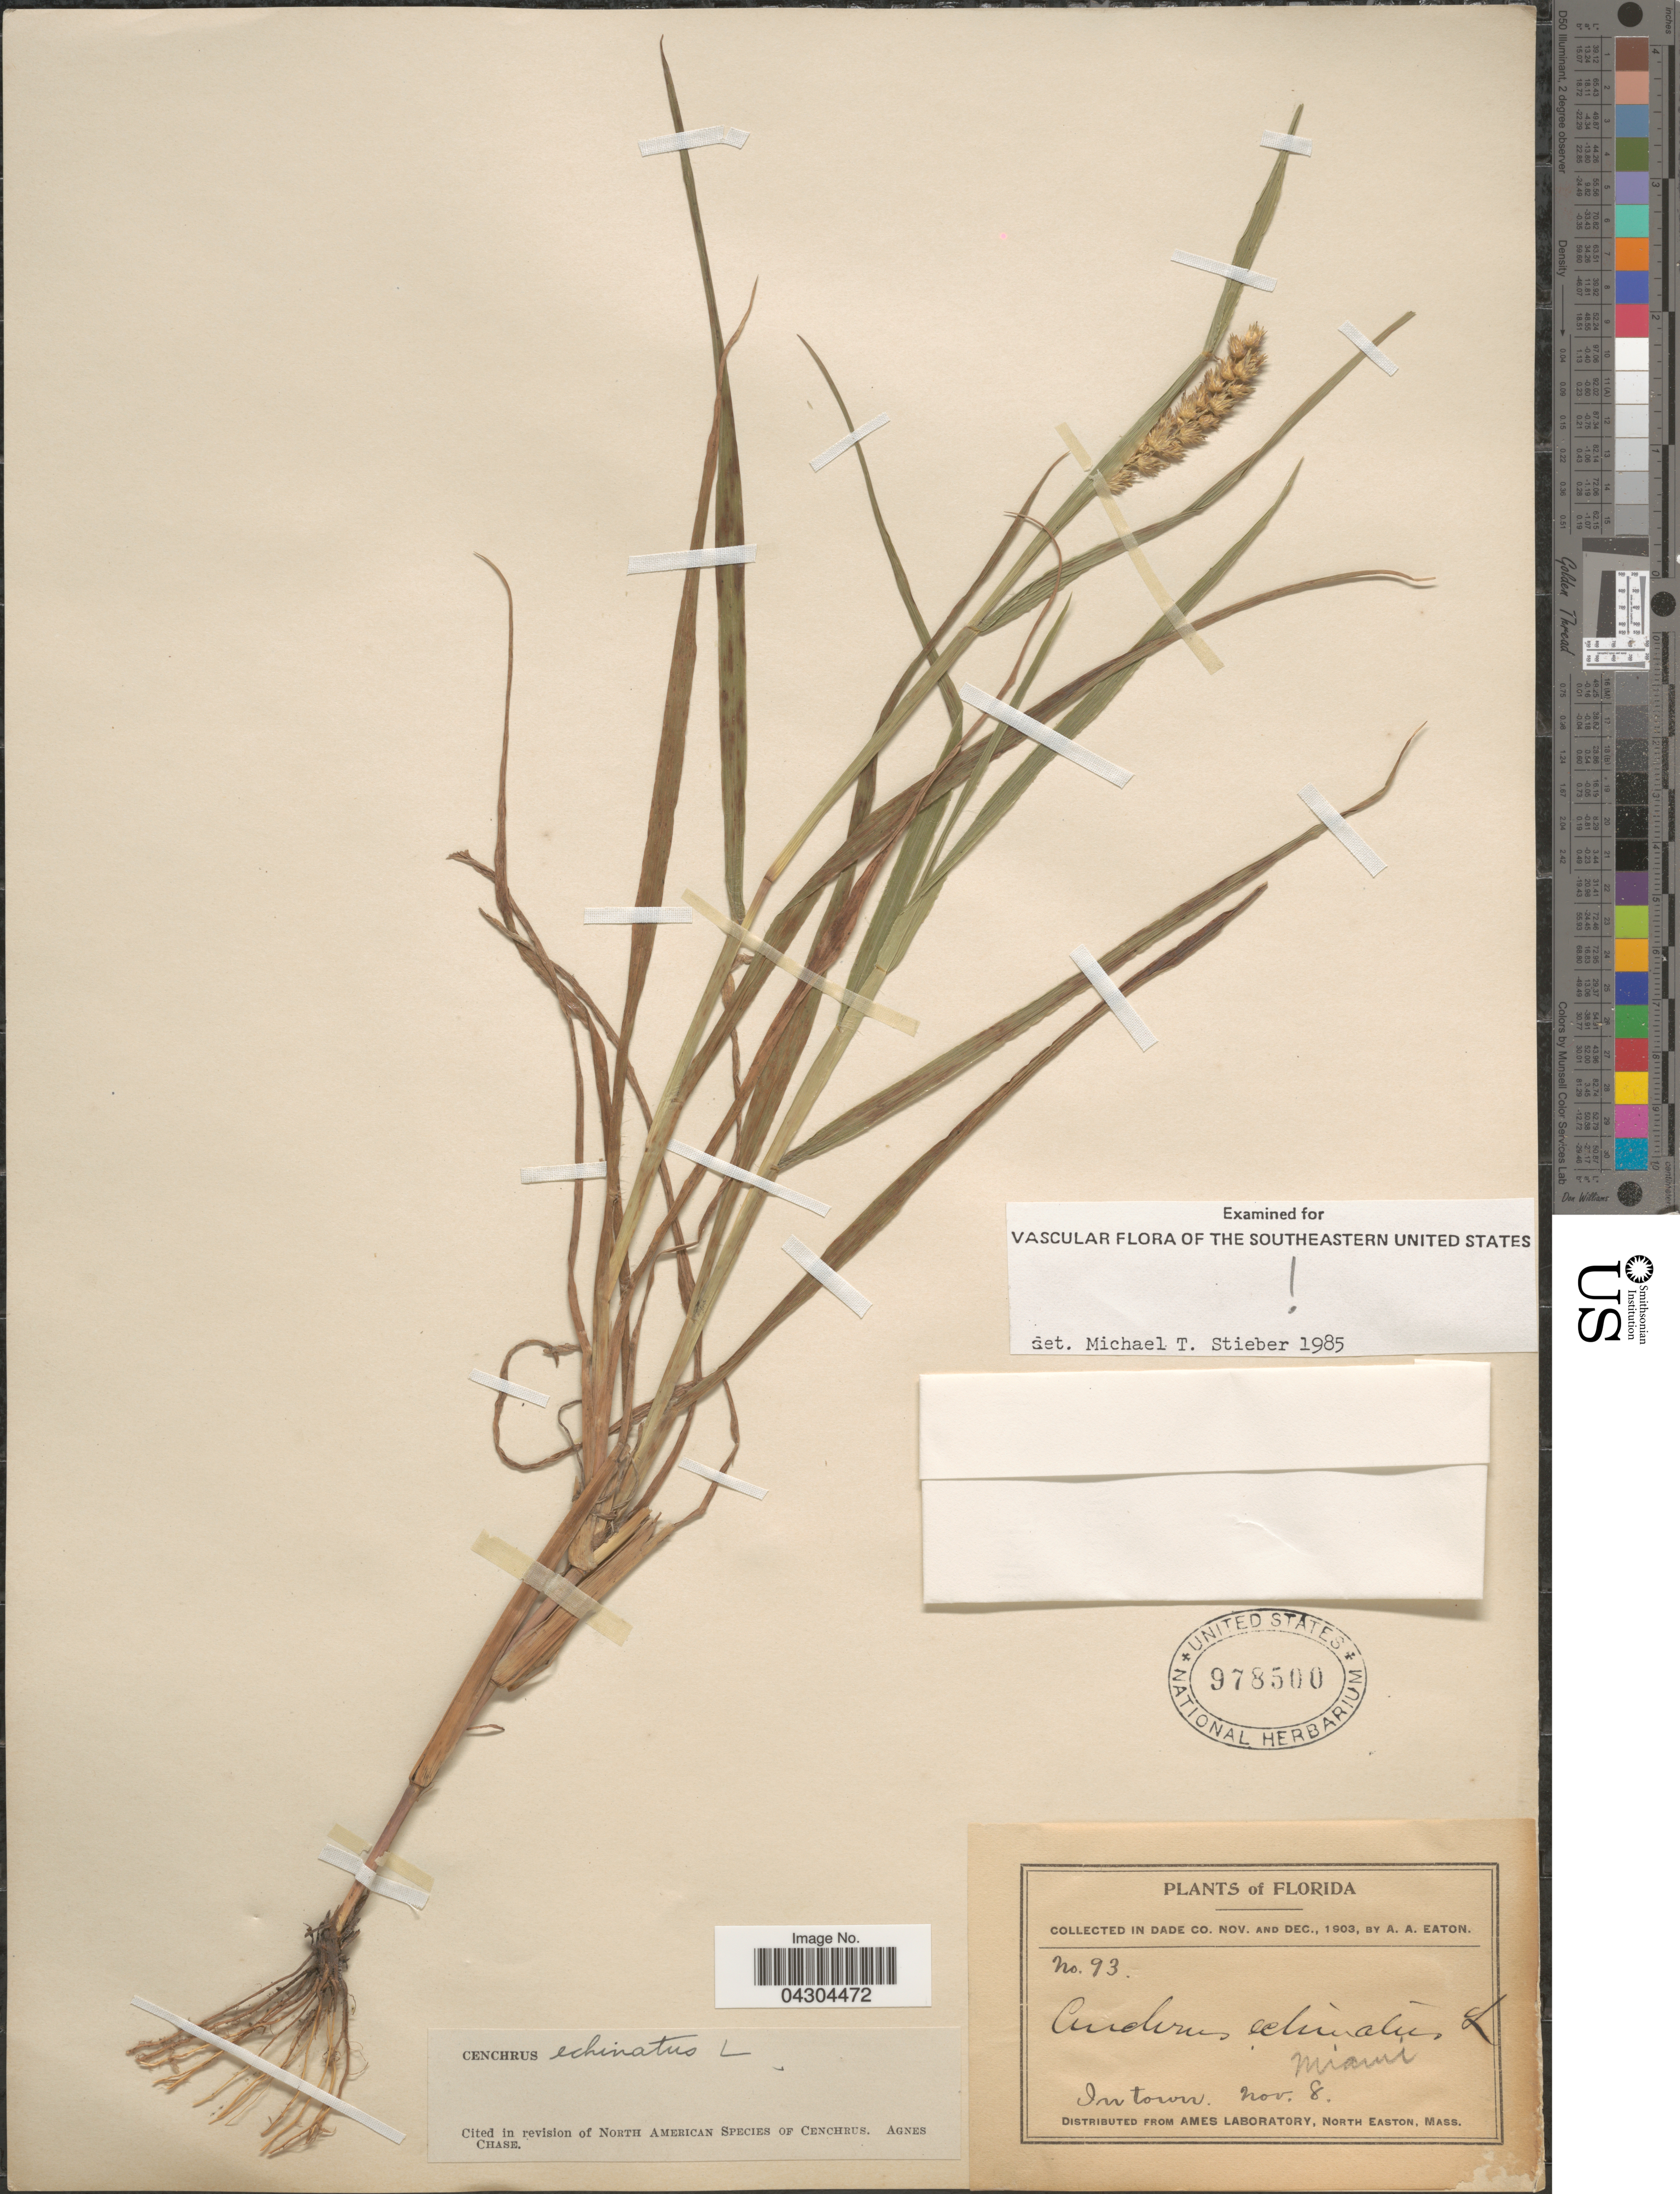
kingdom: Plantae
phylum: Tracheophyta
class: Liliopsida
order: Poales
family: Poaceae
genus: Cenchrus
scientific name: Cenchrus echinatus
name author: L.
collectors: A. A. Eaton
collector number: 93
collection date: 1903-11-08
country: United States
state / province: Florida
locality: In Dade Co. In town. Miami.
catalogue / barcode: US 978500